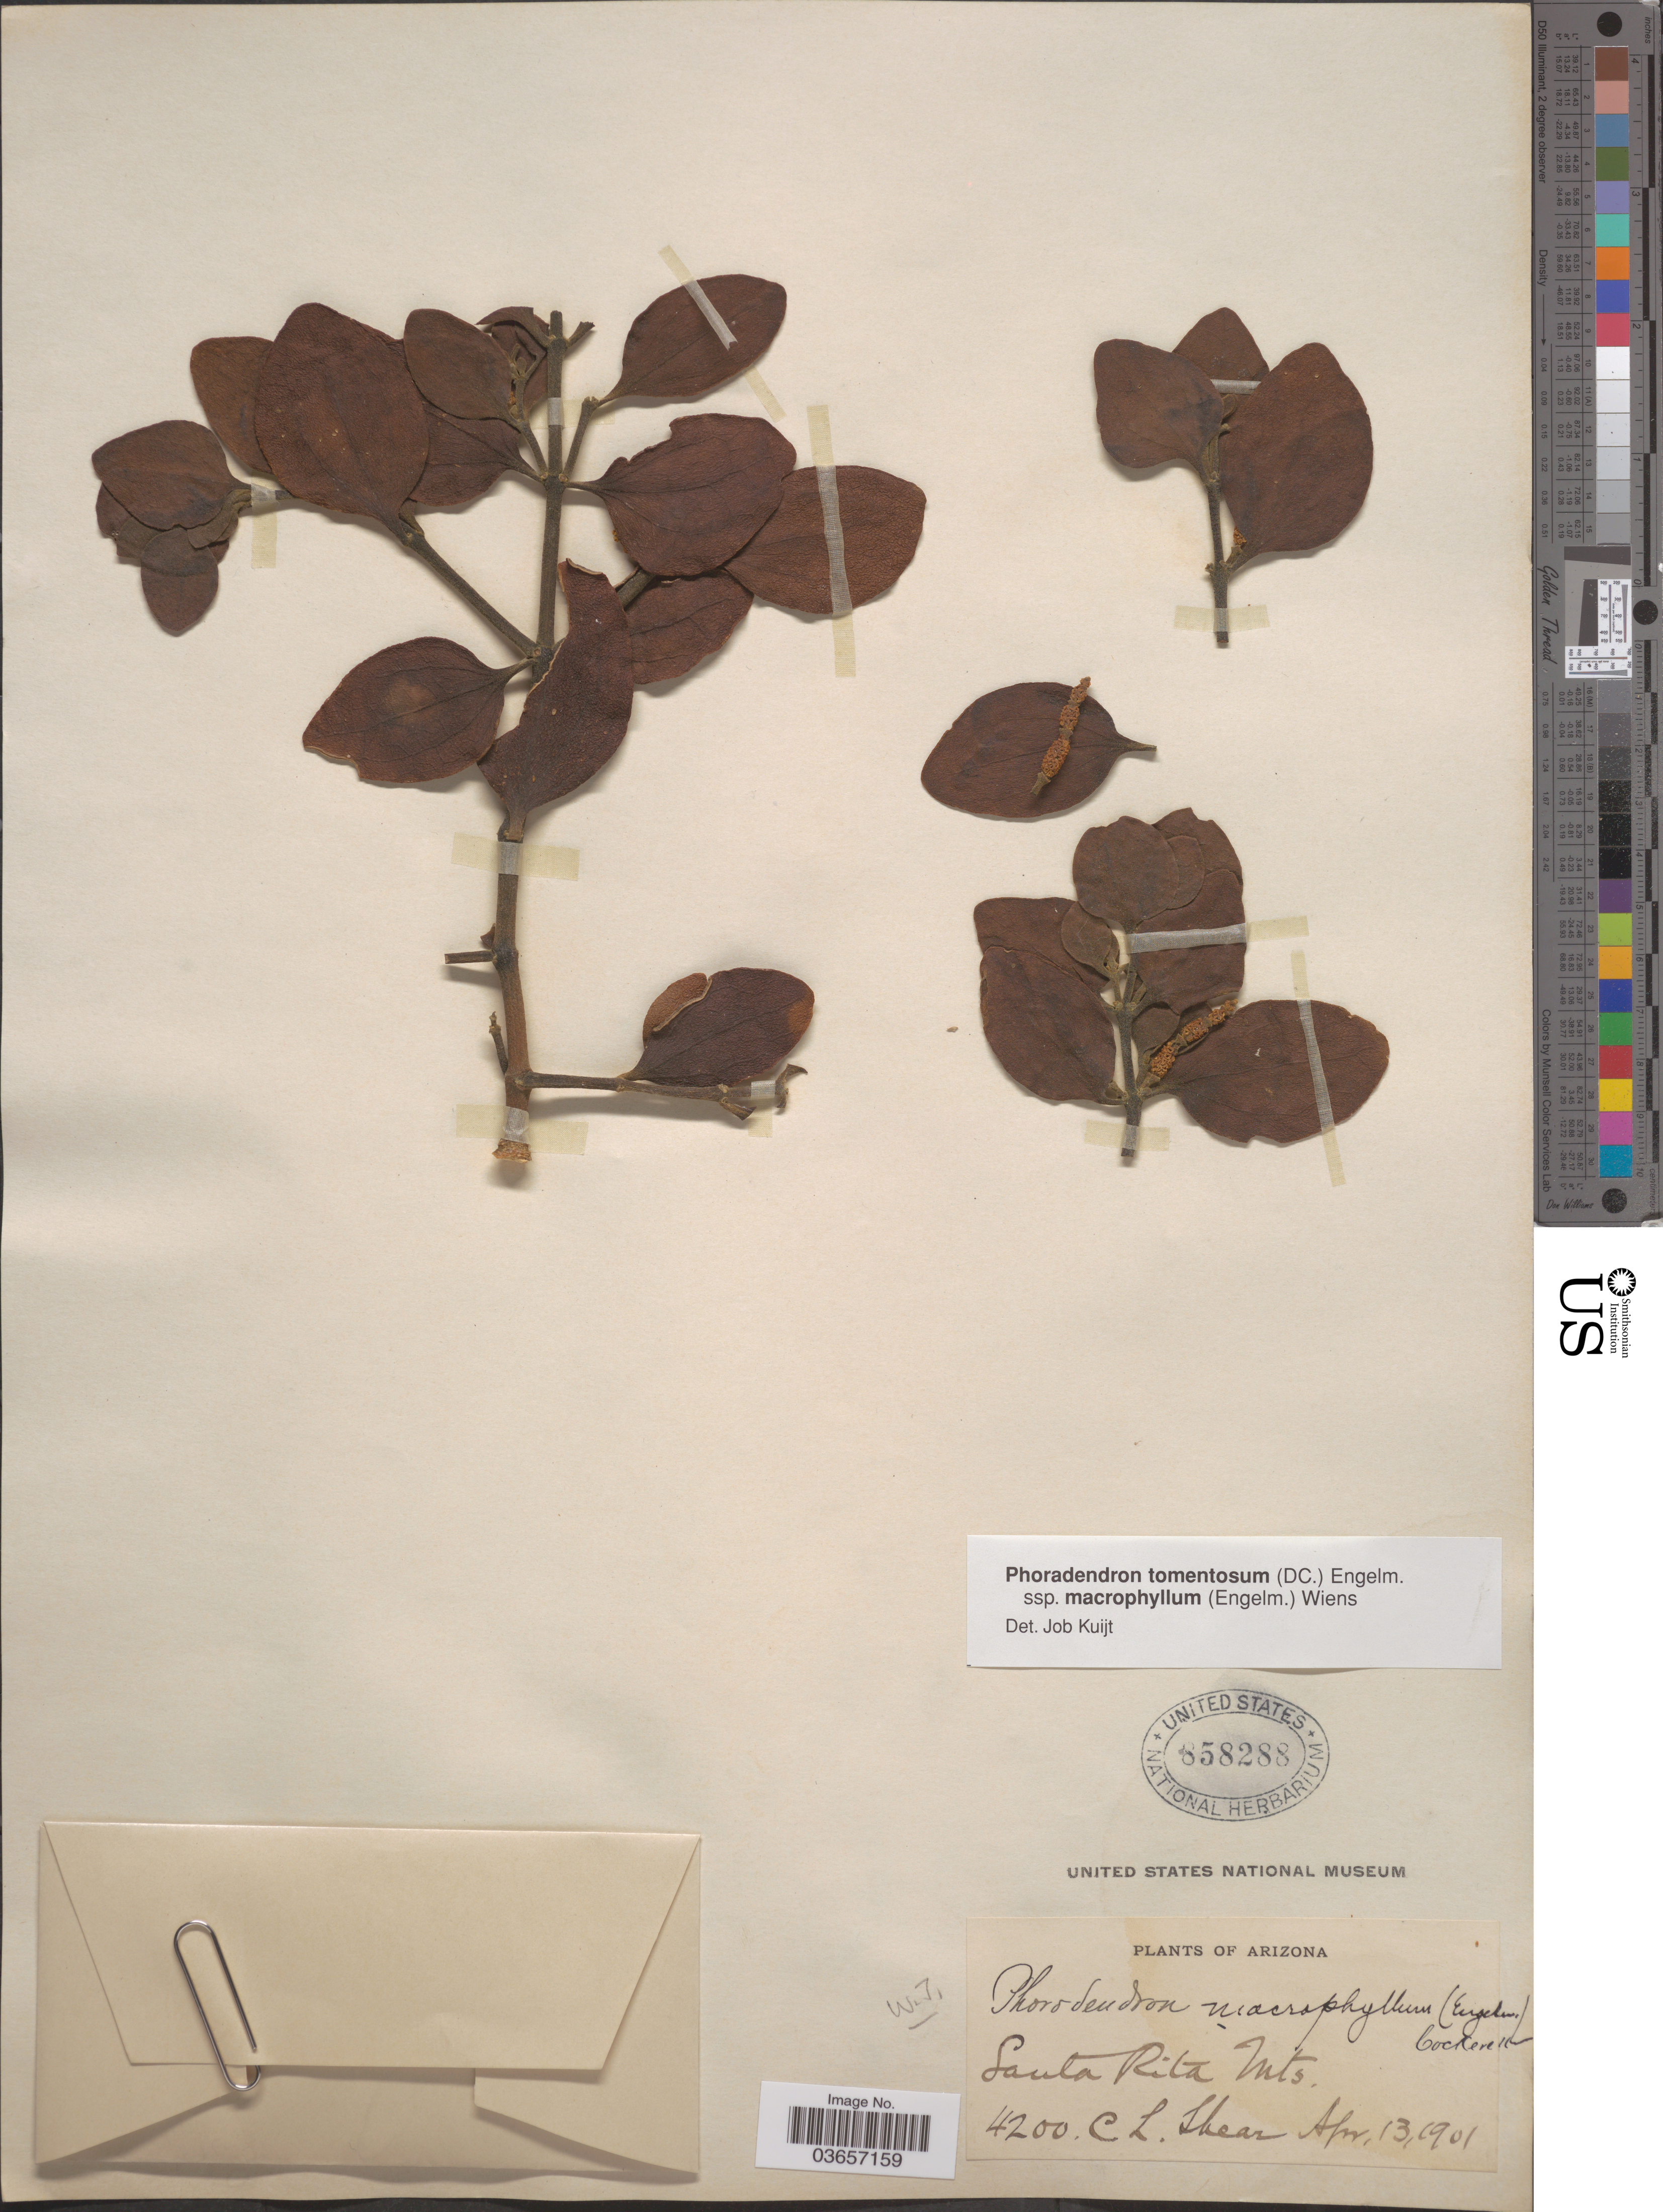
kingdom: Plantae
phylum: Tracheophyta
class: Magnoliopsida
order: Santalales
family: Viscaceae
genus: Phoradendron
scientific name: Phoradendron tomentosum subsp. macrophyllum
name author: DC.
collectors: C. L. Shear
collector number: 4200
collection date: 1901-04-13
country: United States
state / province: Arizona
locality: Santa Rita Mts.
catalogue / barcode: US 858288